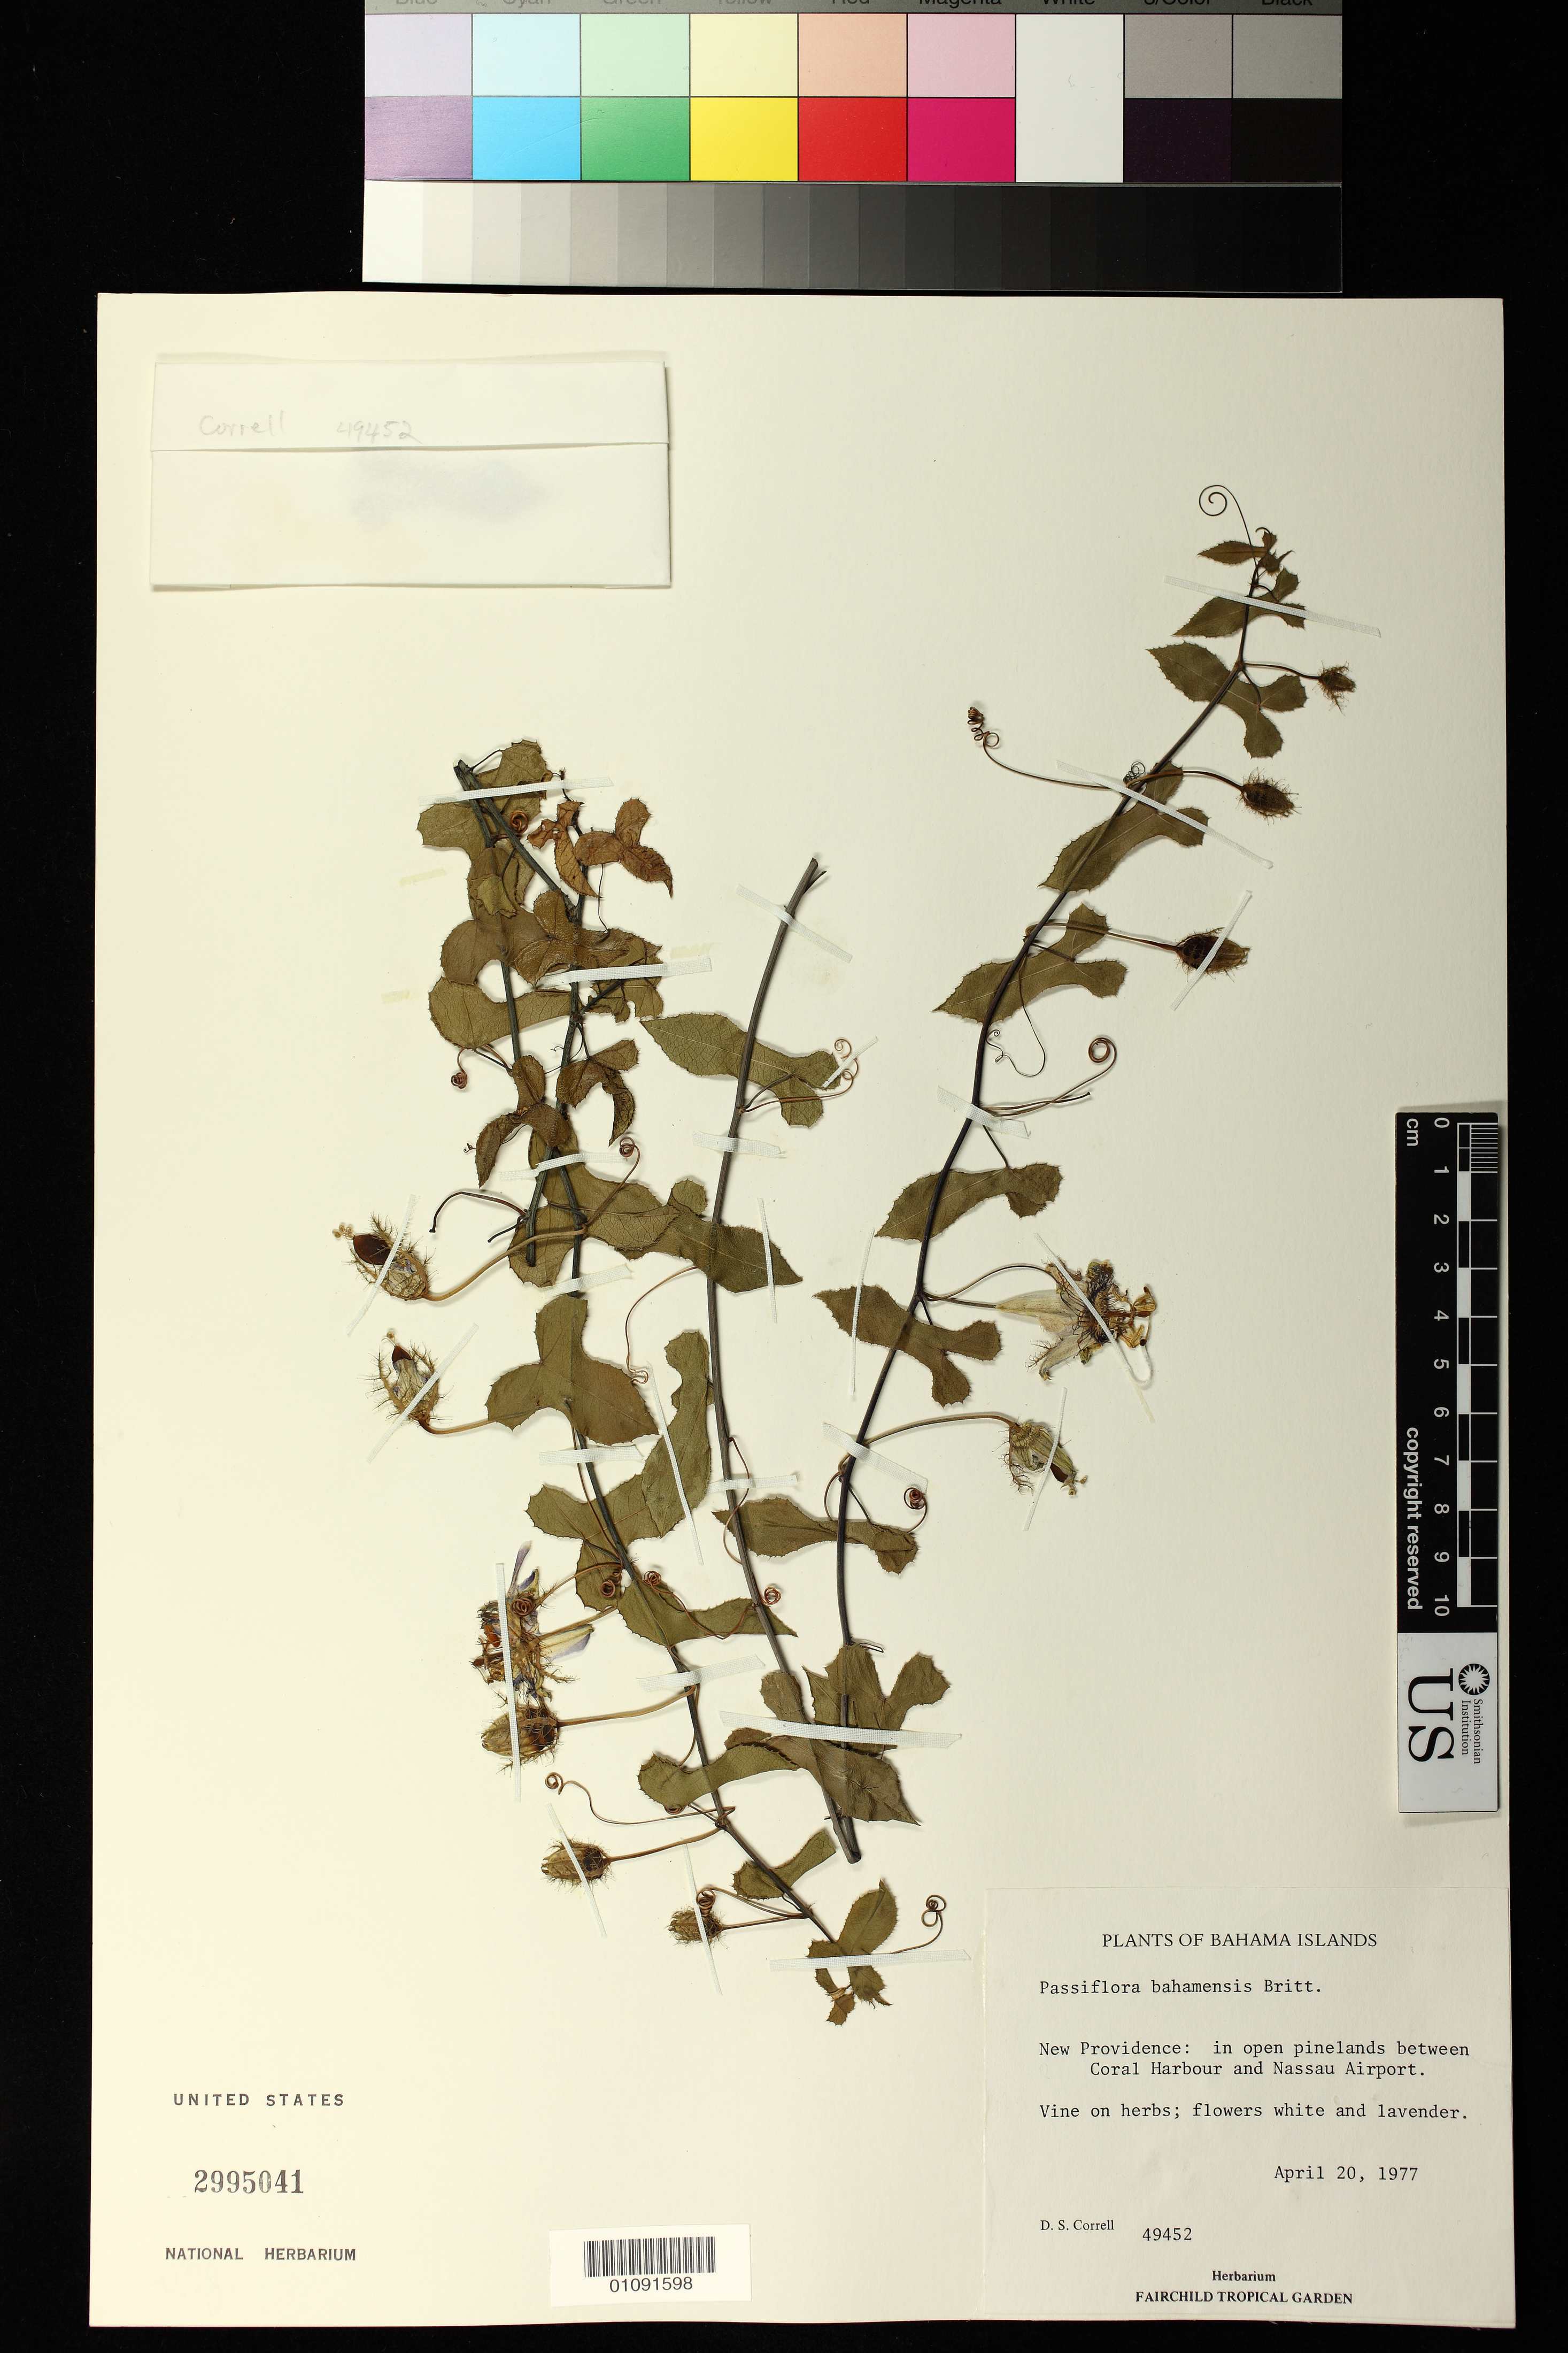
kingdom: Plantae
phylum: Tracheophyta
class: Magnoliopsida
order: Malpighiales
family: Passifloraceae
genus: Passiflora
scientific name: Passiflora bahamensis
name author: Britton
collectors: D. S. Correll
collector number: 49452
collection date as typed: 20 Apr 1977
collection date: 1977-04-20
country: Bahamas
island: New Providence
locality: in open pinelands between Coral Harbour and Nassau Airport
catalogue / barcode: US 2995041